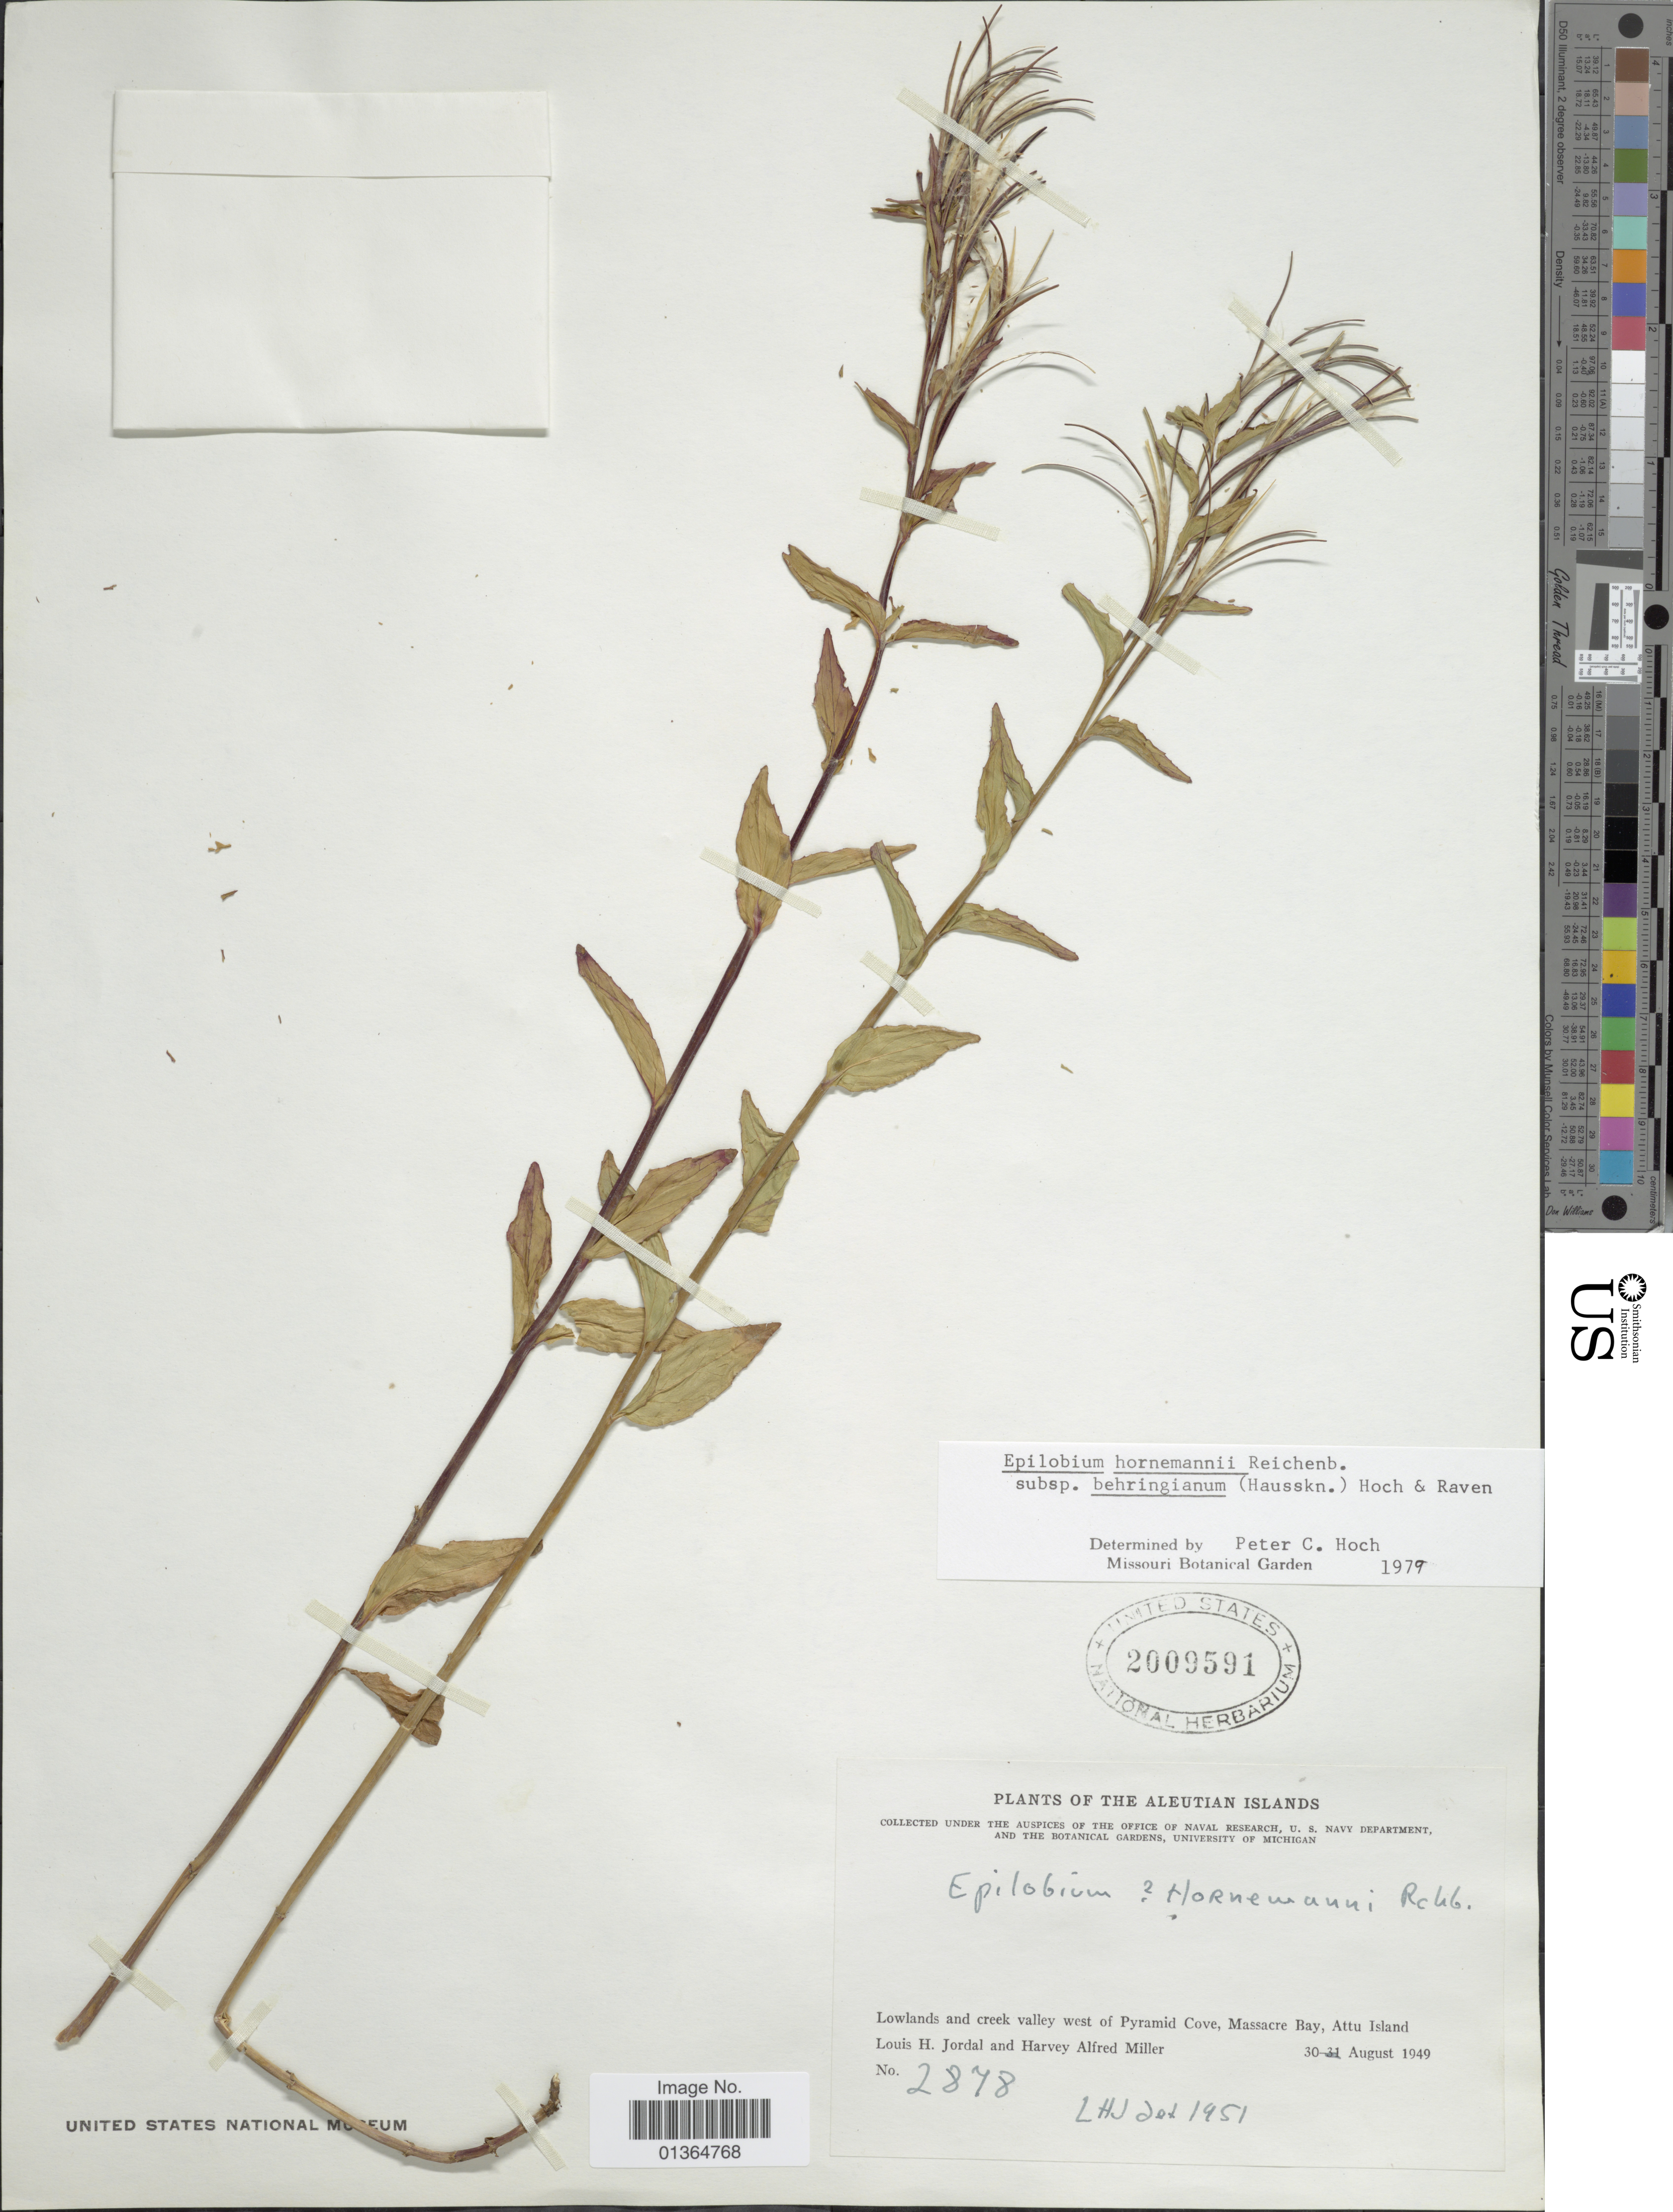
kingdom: Plantae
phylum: Tracheophyta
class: Magnoliopsida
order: Myrtales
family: Onagraceae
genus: Epilobium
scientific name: Epilobium hornemannii subsp. behringianum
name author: (Hausskn.) Hoch & P.H. Raven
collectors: L. Jordal & H. A. Miller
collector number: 2878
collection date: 1949-08-30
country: United States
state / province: Alaska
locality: Aleutian Islands. Lowlands and creek valley west of Pyramid Cove, Massacre Bay, Attu Island.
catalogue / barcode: US 2009591